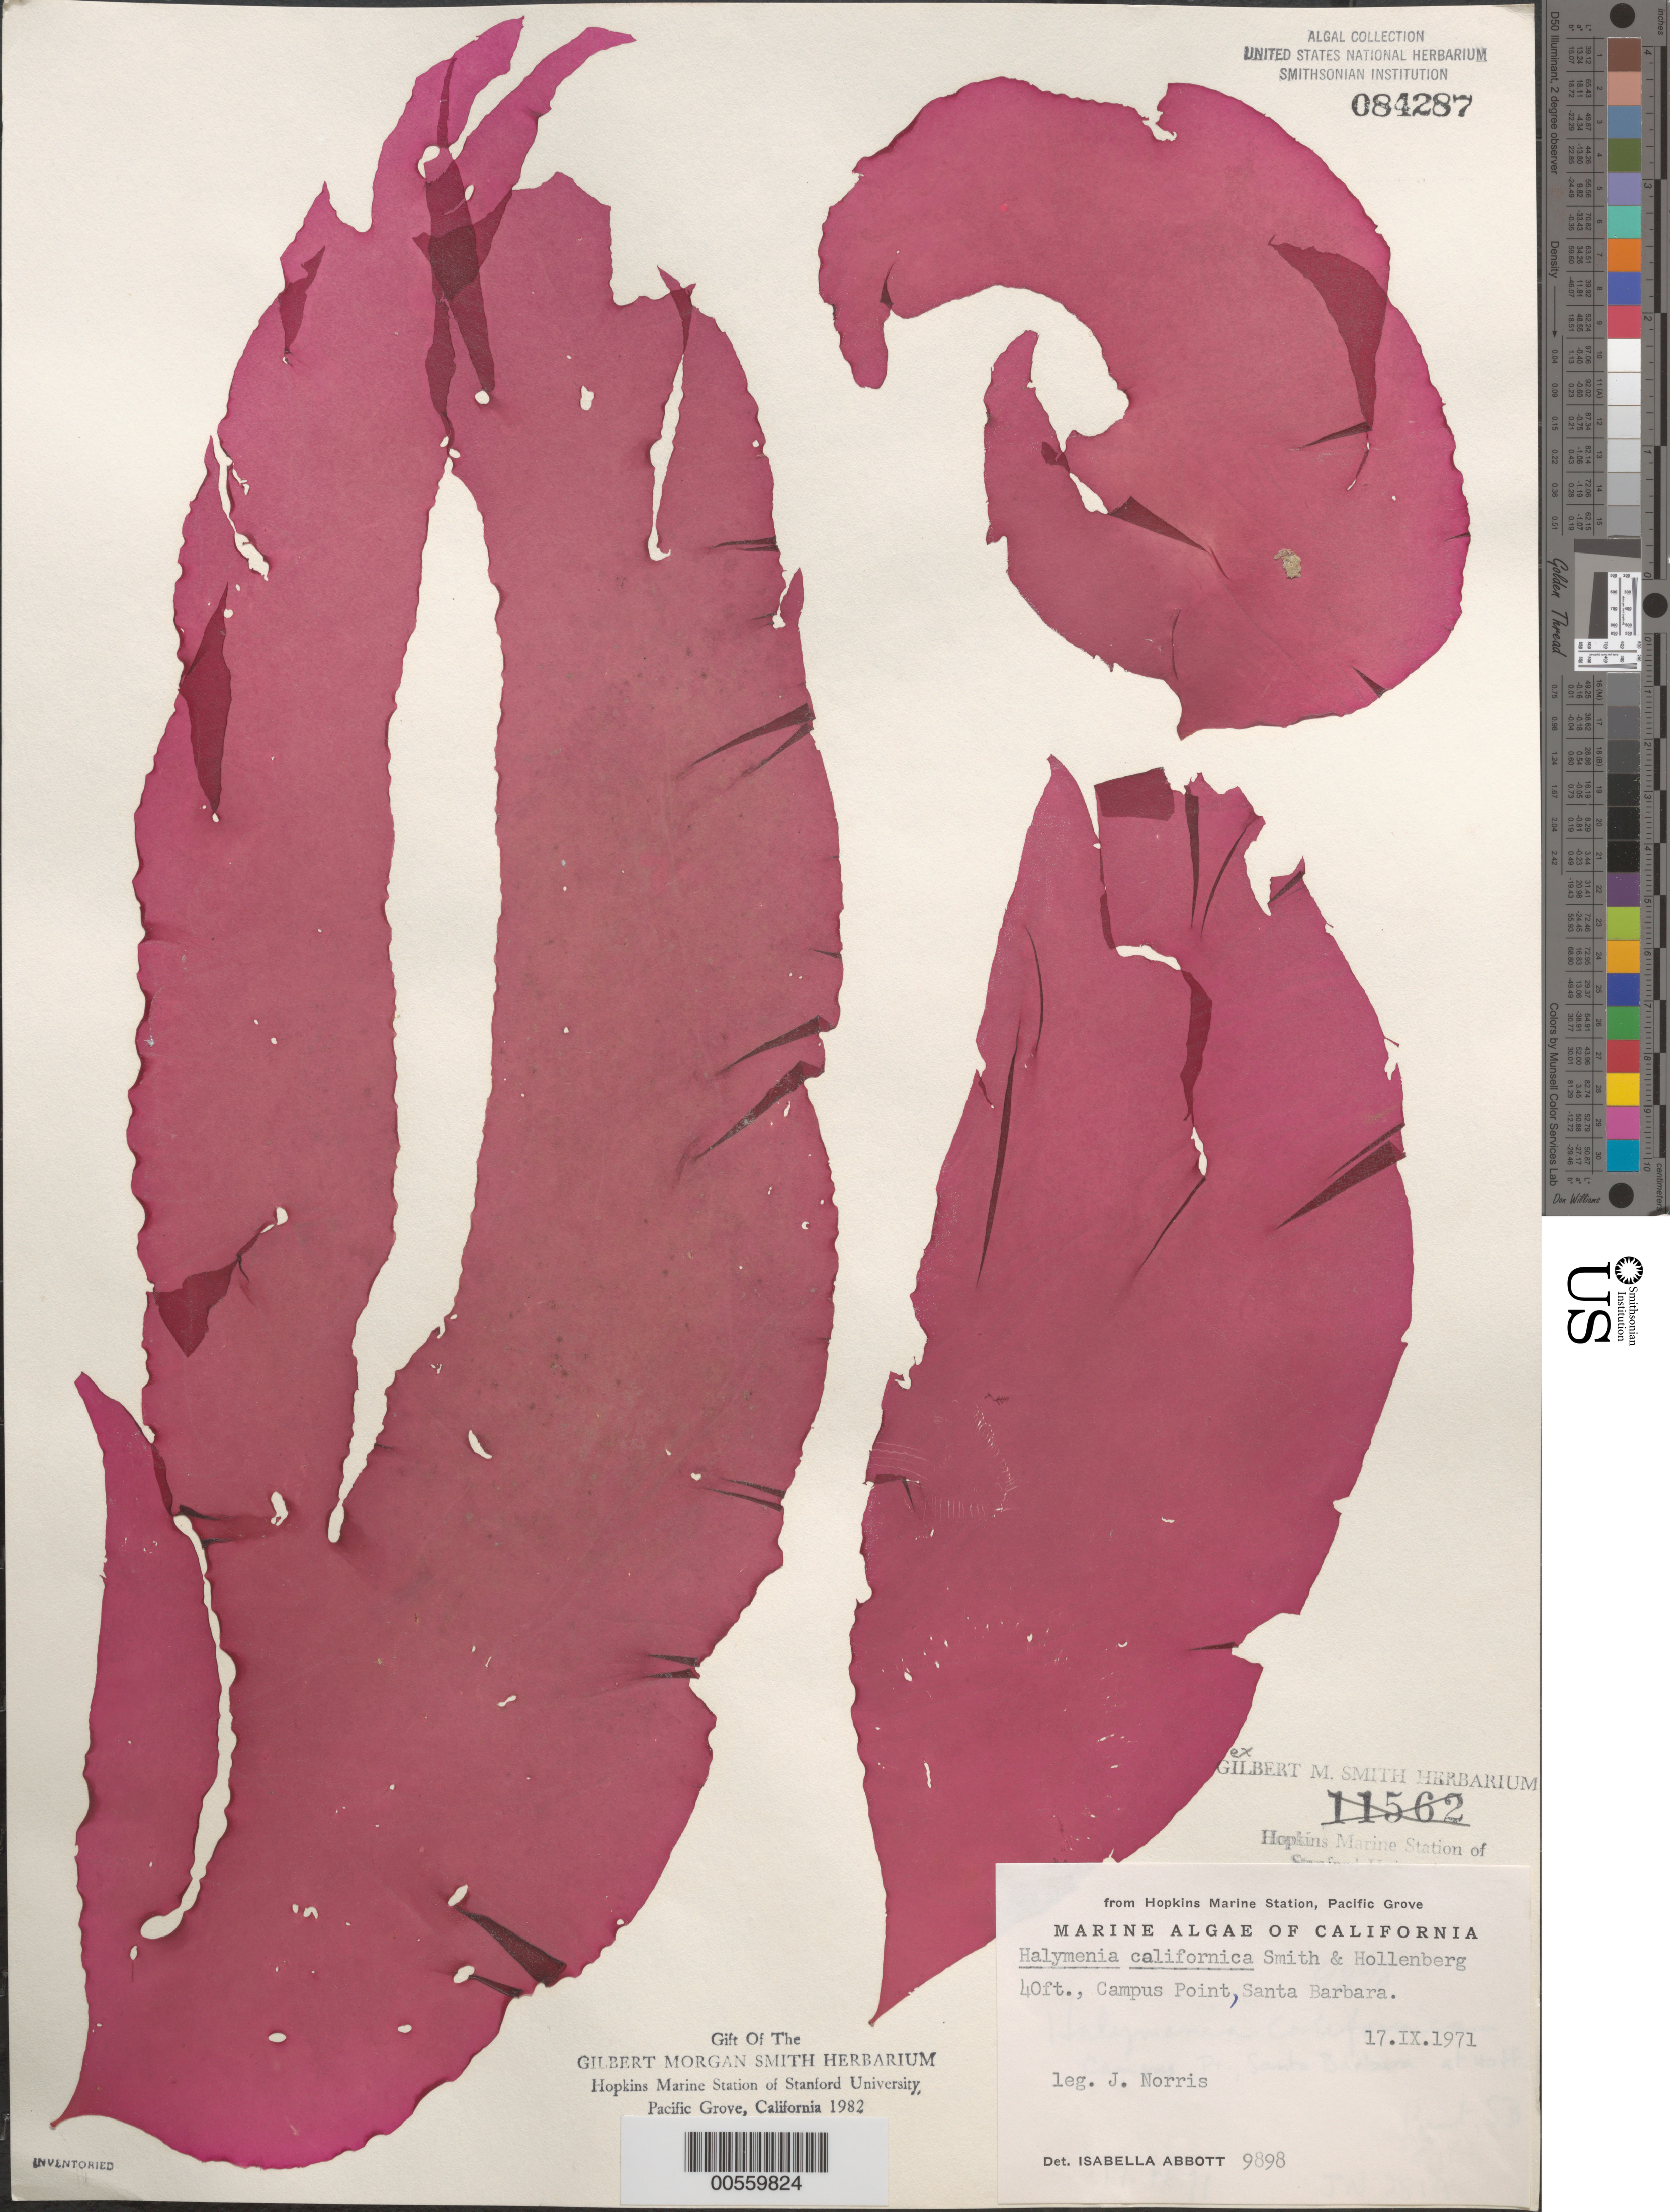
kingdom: Plantae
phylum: Rhodophyta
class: Florideophyceae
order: Halymeniales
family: Halymeniaceae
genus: Halymenia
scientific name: Halymenia californica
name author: G.M. Sm. & Hollenb.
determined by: Abbott, Isabella A.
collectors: J. N. Norris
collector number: IAA 9898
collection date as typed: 17 Sep 1971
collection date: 1971-09-17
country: United States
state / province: California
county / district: Santa Barbara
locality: Campus Point, Santa Barbara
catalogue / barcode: US 84287